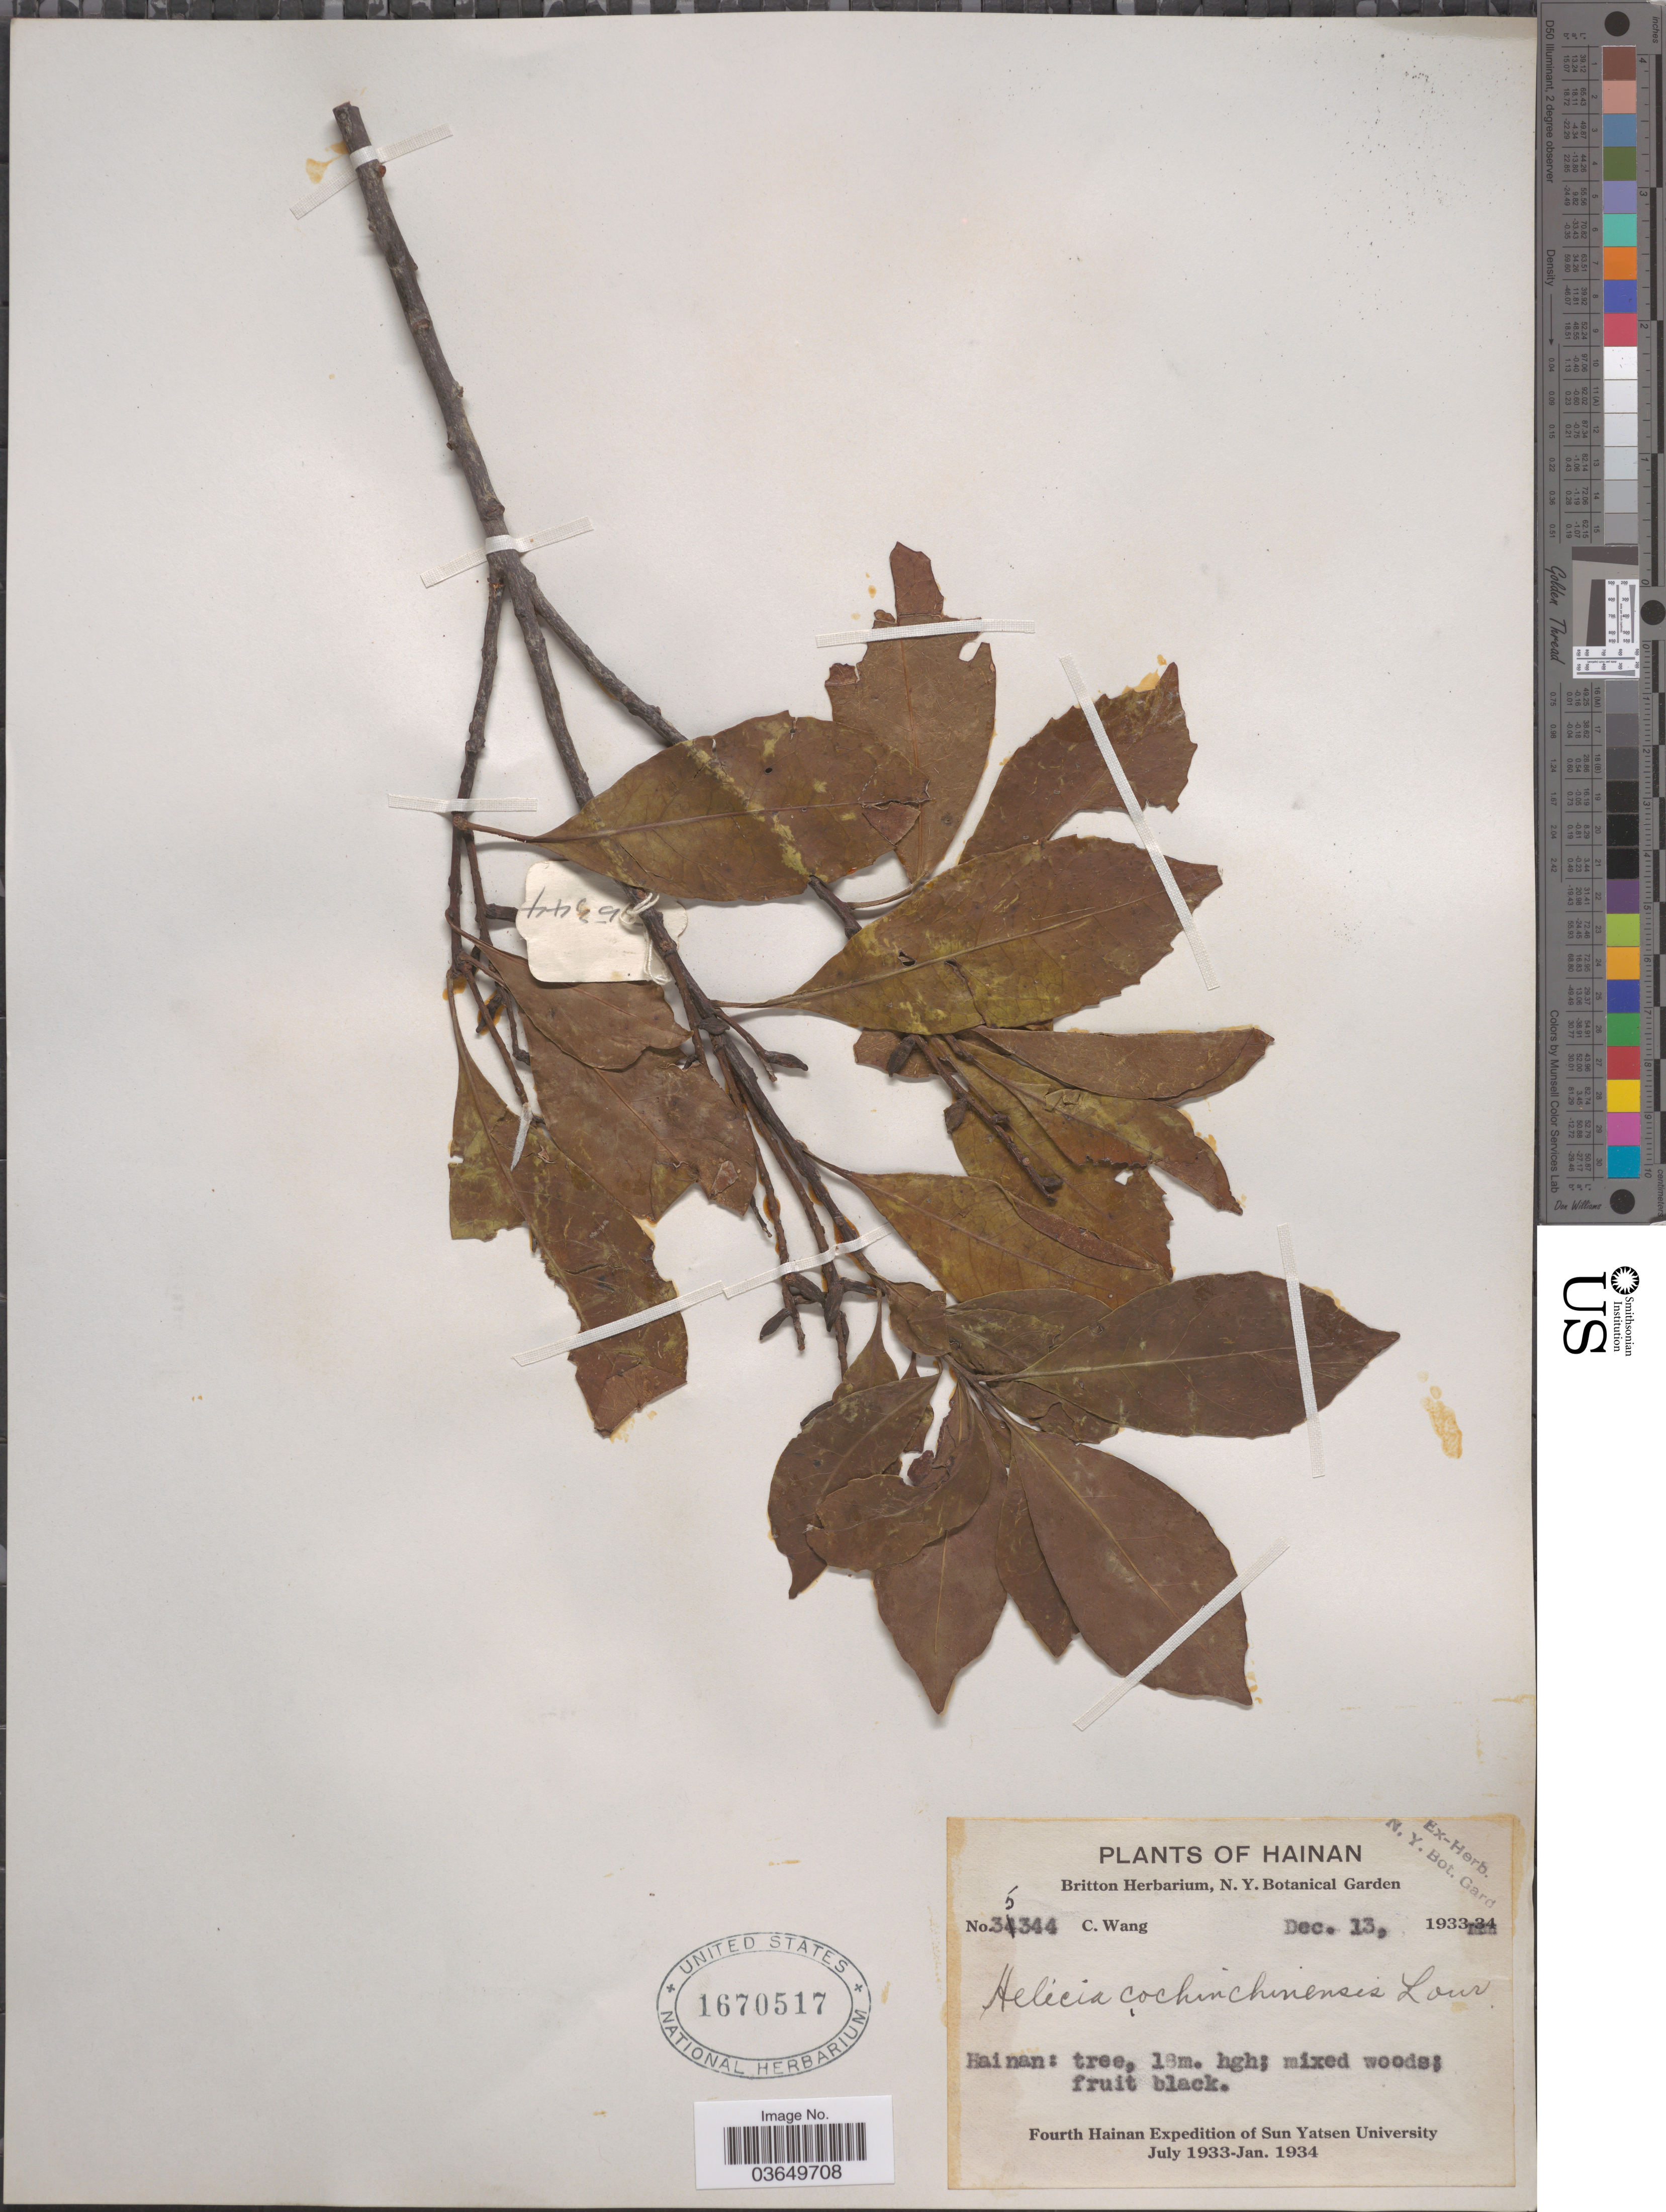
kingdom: Plantae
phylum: Tracheophyta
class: Magnoliopsida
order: Proteales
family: Proteaceae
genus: Helicia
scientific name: Helicia cochinchinensis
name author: Lour.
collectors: C. Wang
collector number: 35344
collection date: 1933-12-13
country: China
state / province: Hainan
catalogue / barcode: US 1670517